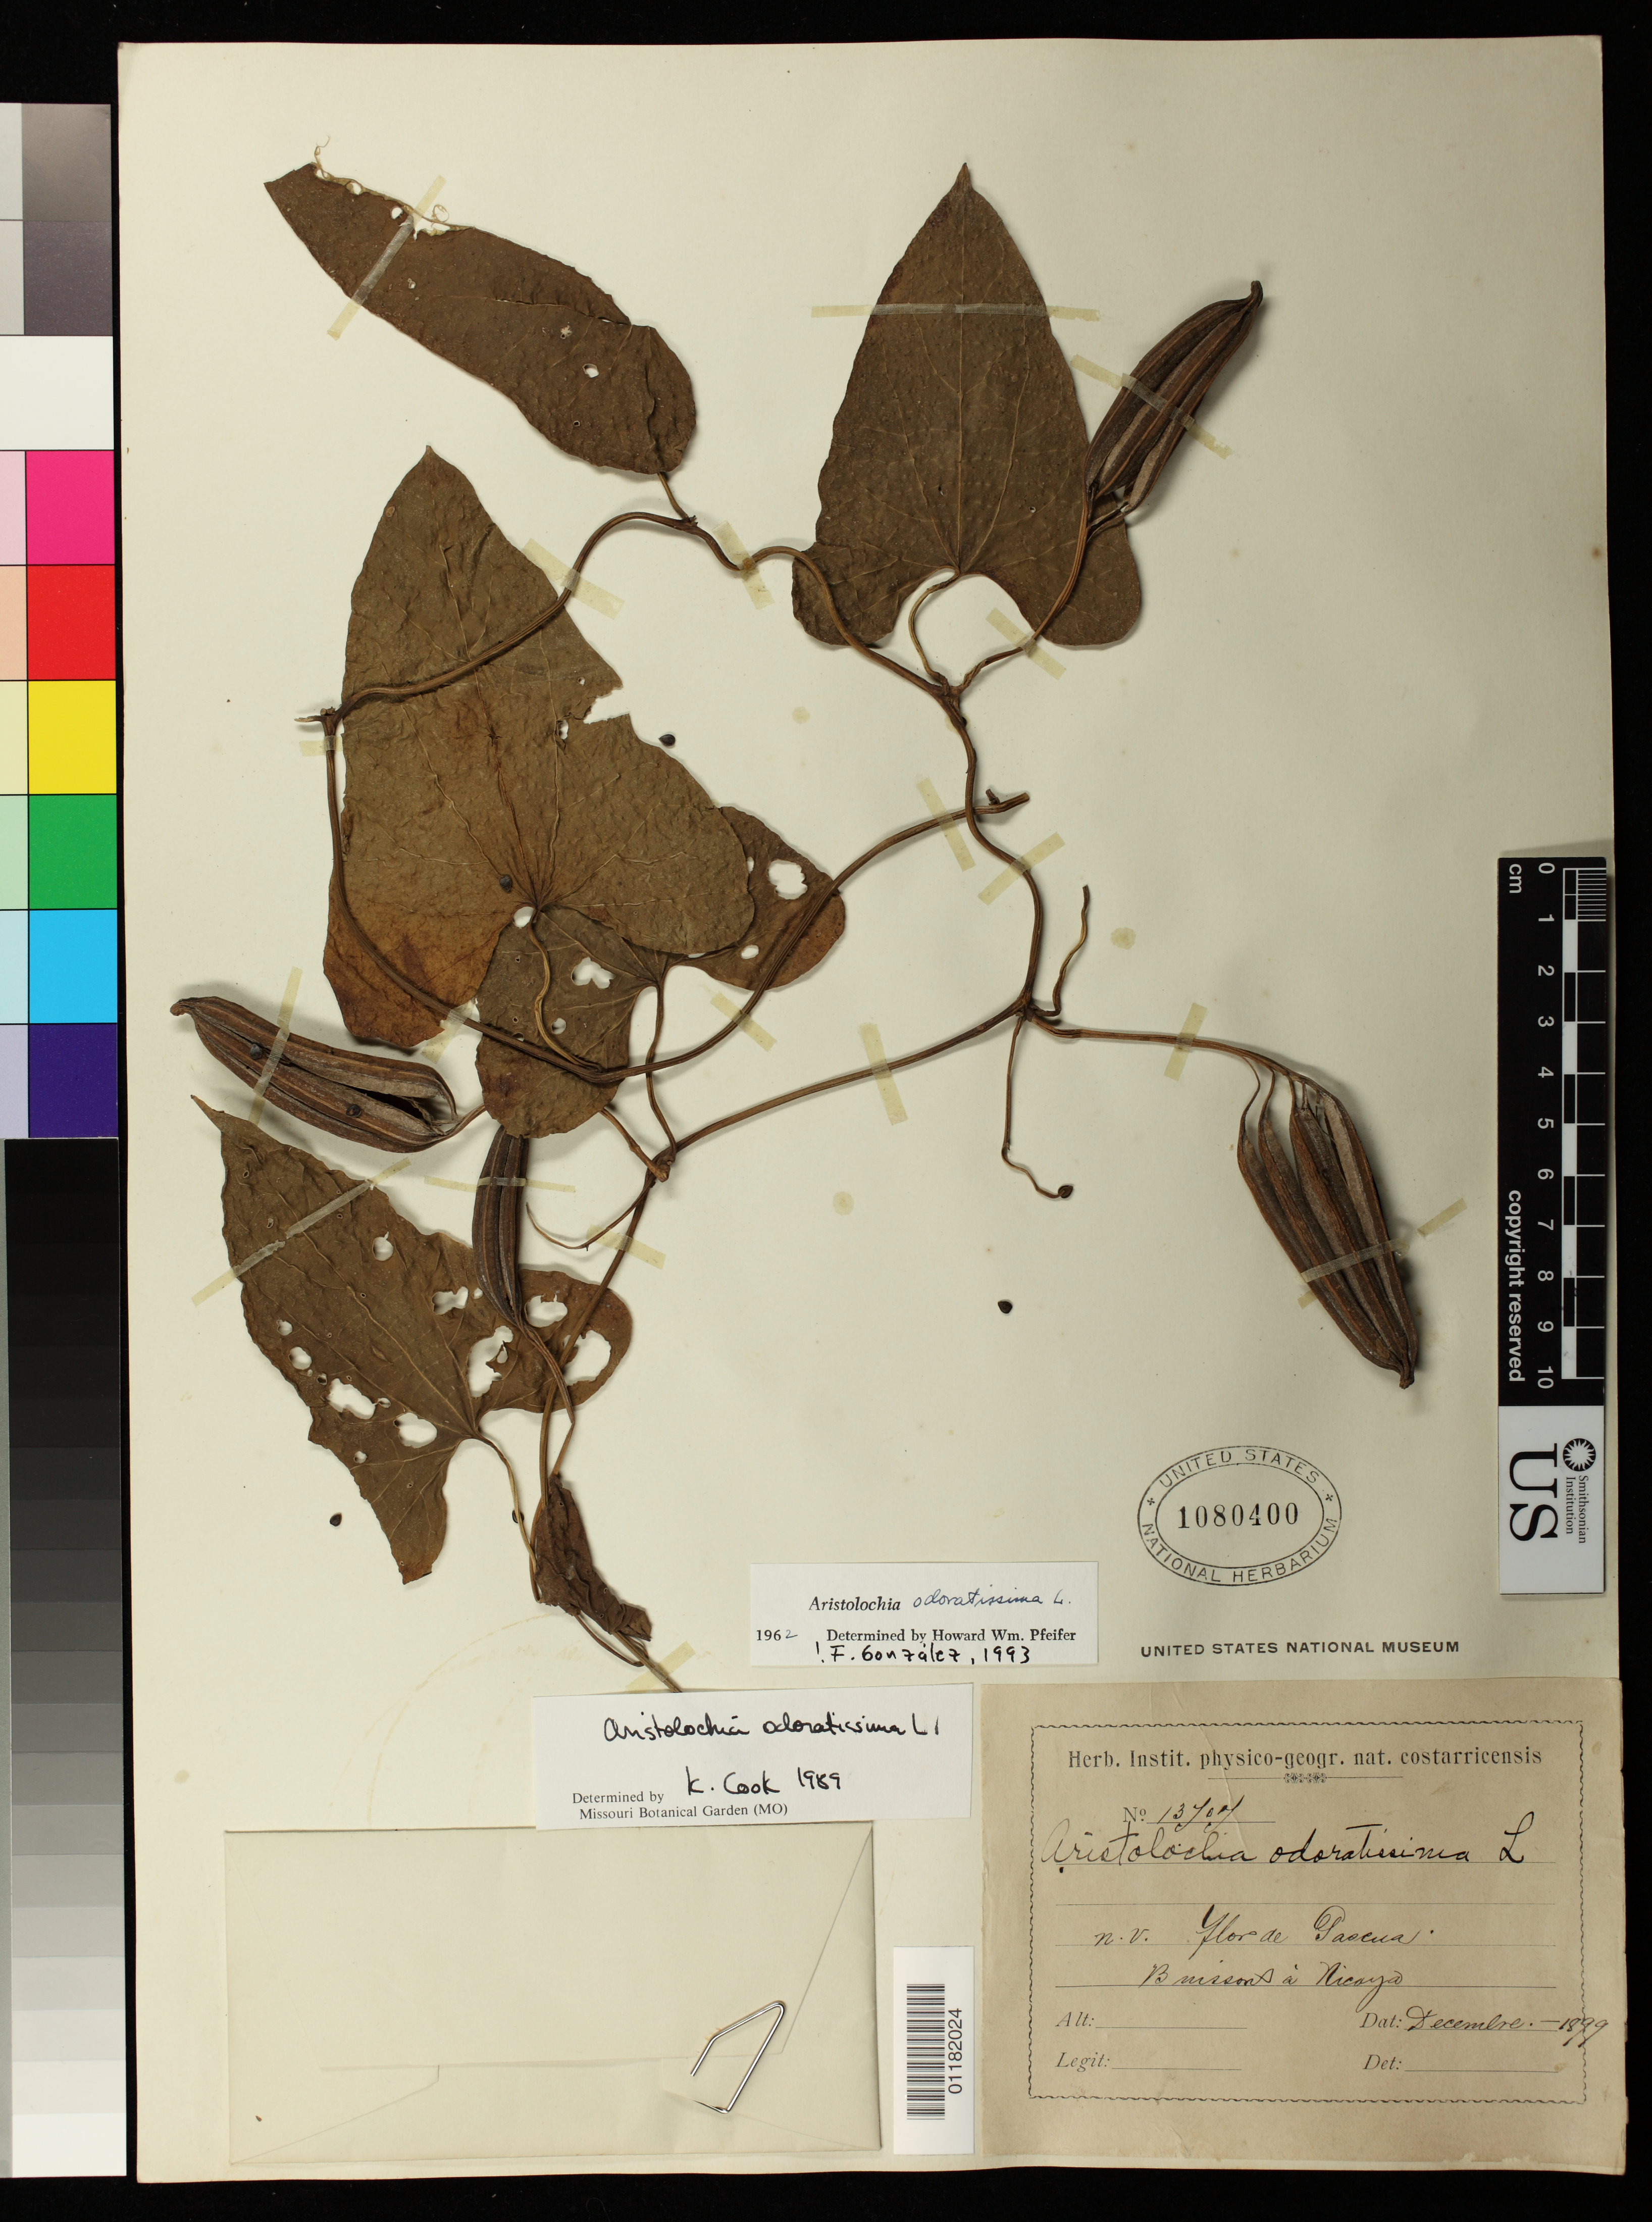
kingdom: Plantae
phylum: Tracheophyta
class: Magnoliopsida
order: Piperales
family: Aristolochiaceae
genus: Aristolochia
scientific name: Aristolochia odoratissima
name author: L.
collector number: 13717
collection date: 1899-12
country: Costa Rica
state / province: Guanacaste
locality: Buissons à Nicoya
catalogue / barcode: US 1080400